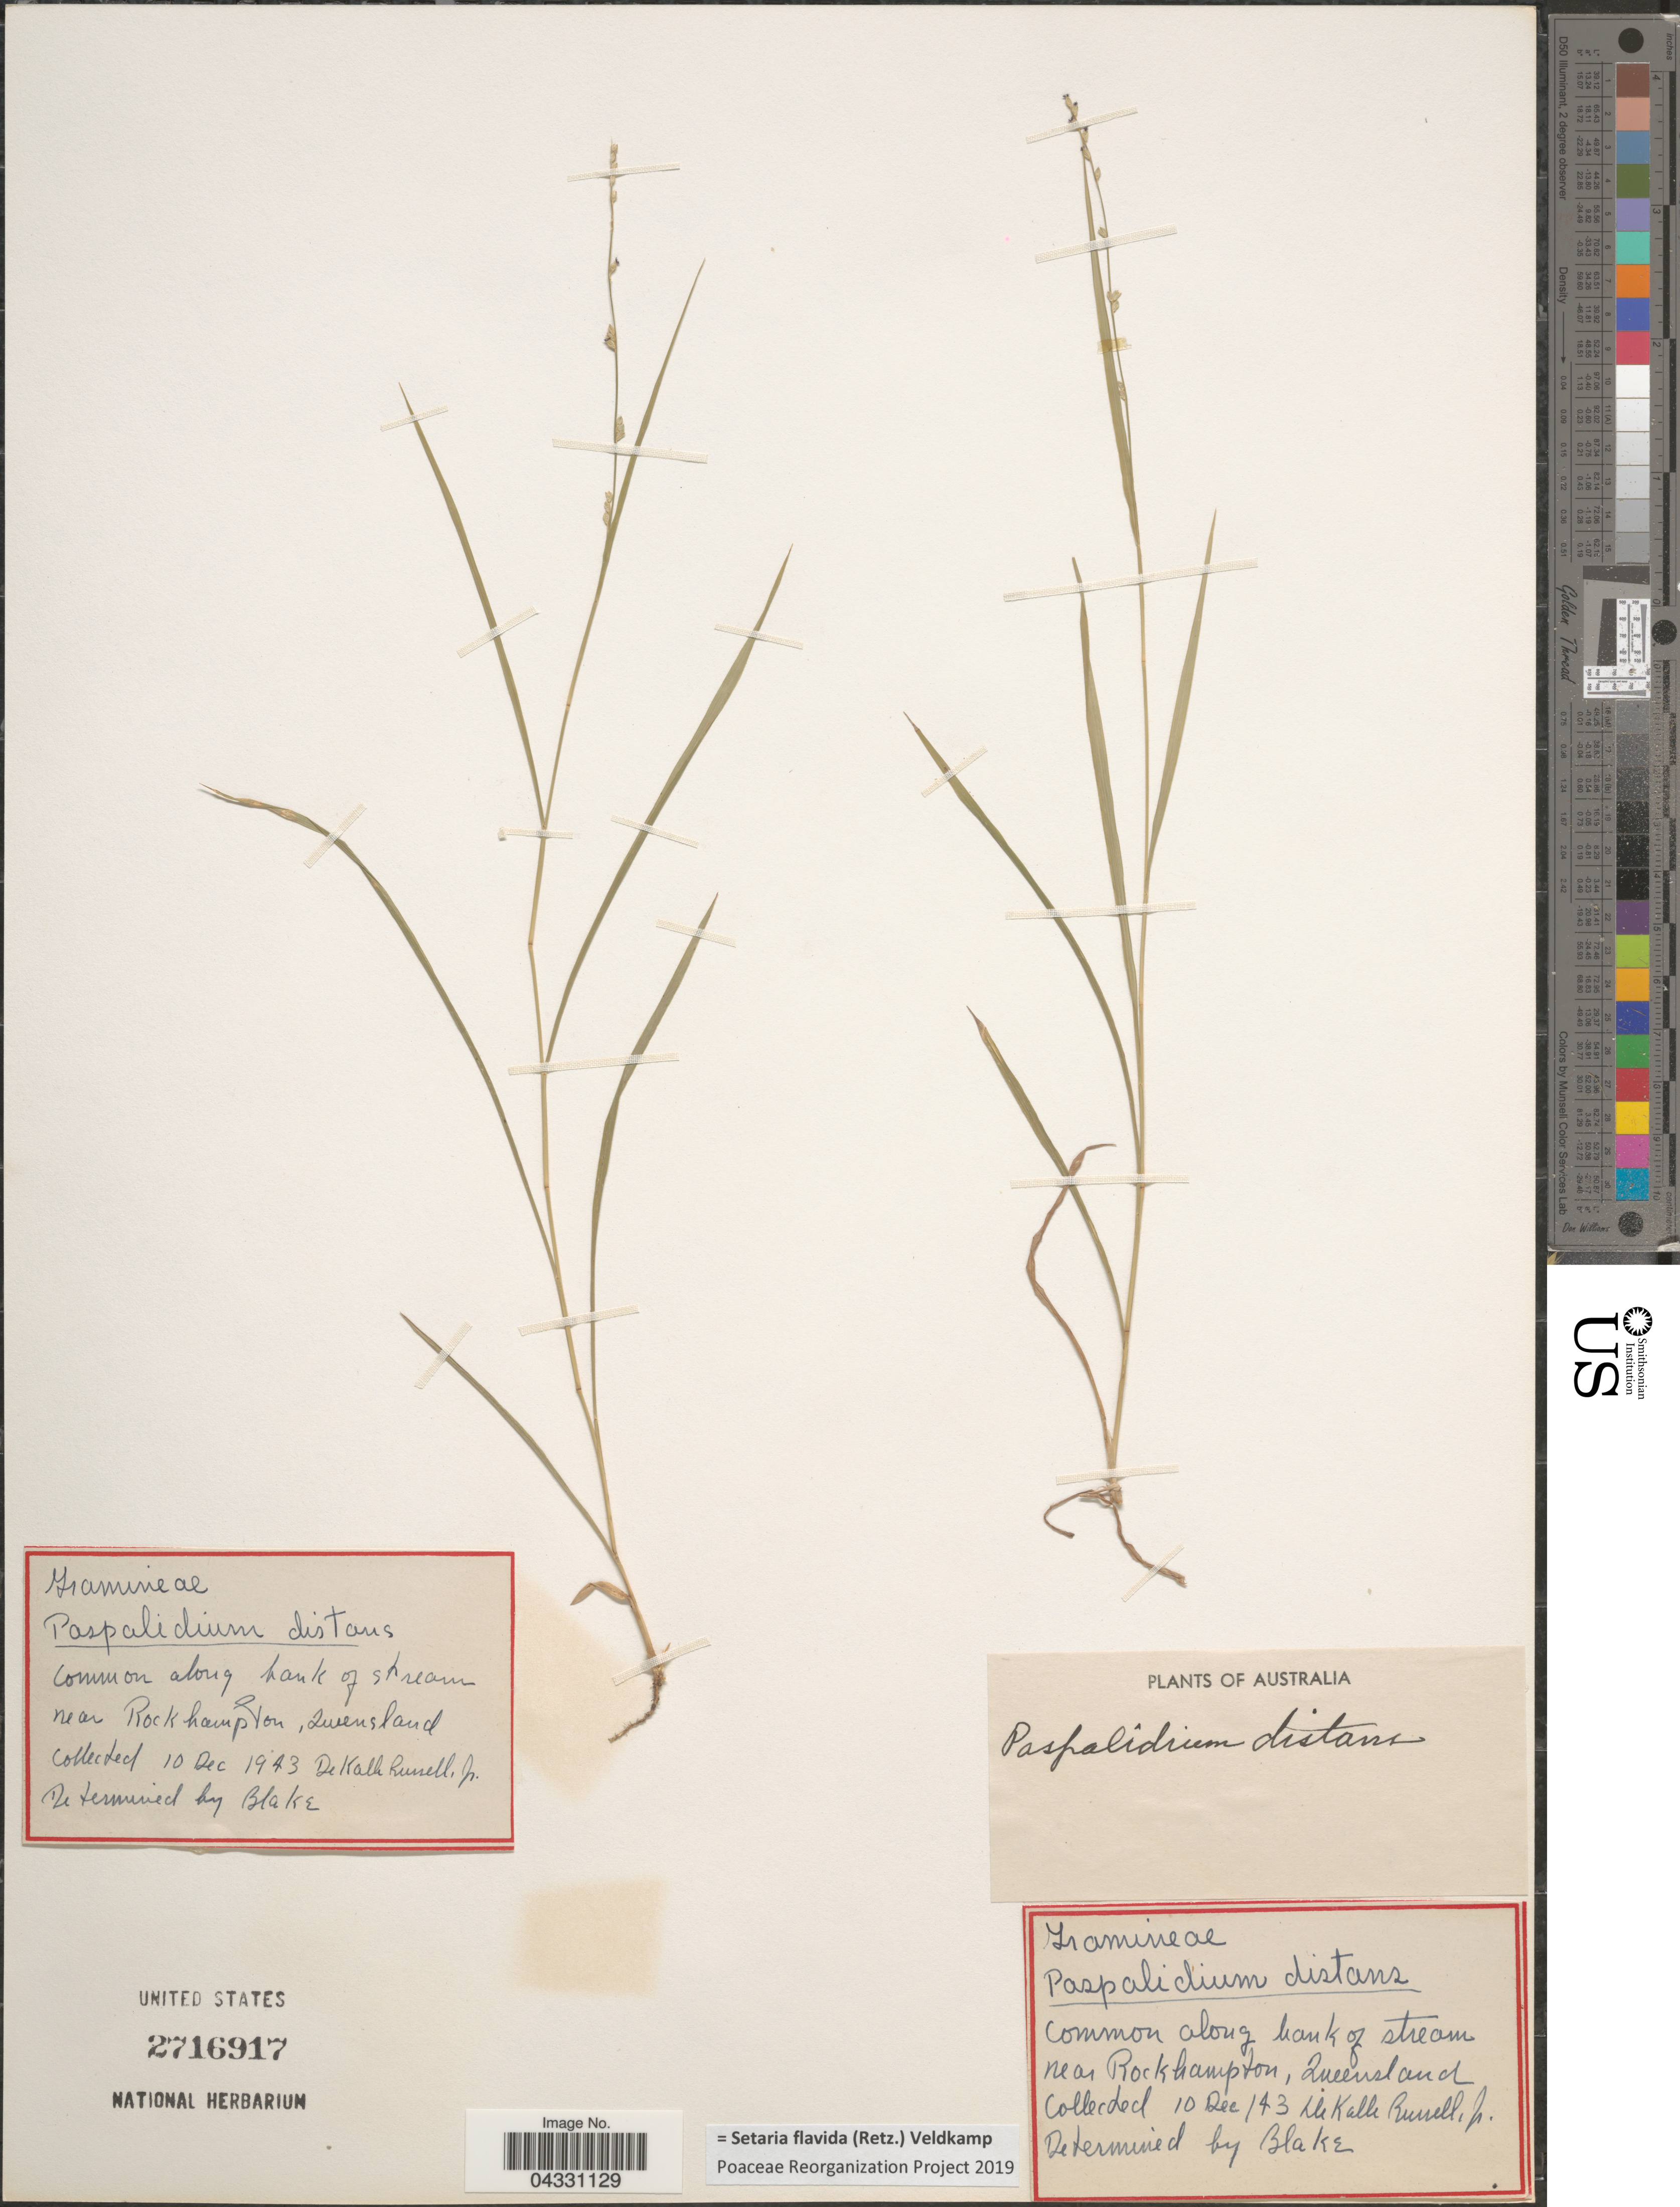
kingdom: Plantae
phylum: Tracheophyta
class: Liliopsida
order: Poales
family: Poaceae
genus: Setaria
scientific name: Setaria flavida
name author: (Retz.) Veldkamp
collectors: D. K. Russell Jr.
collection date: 1943-12-10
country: Australia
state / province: Queensland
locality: Along bank of stream near Rockhampton.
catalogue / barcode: US 2716917